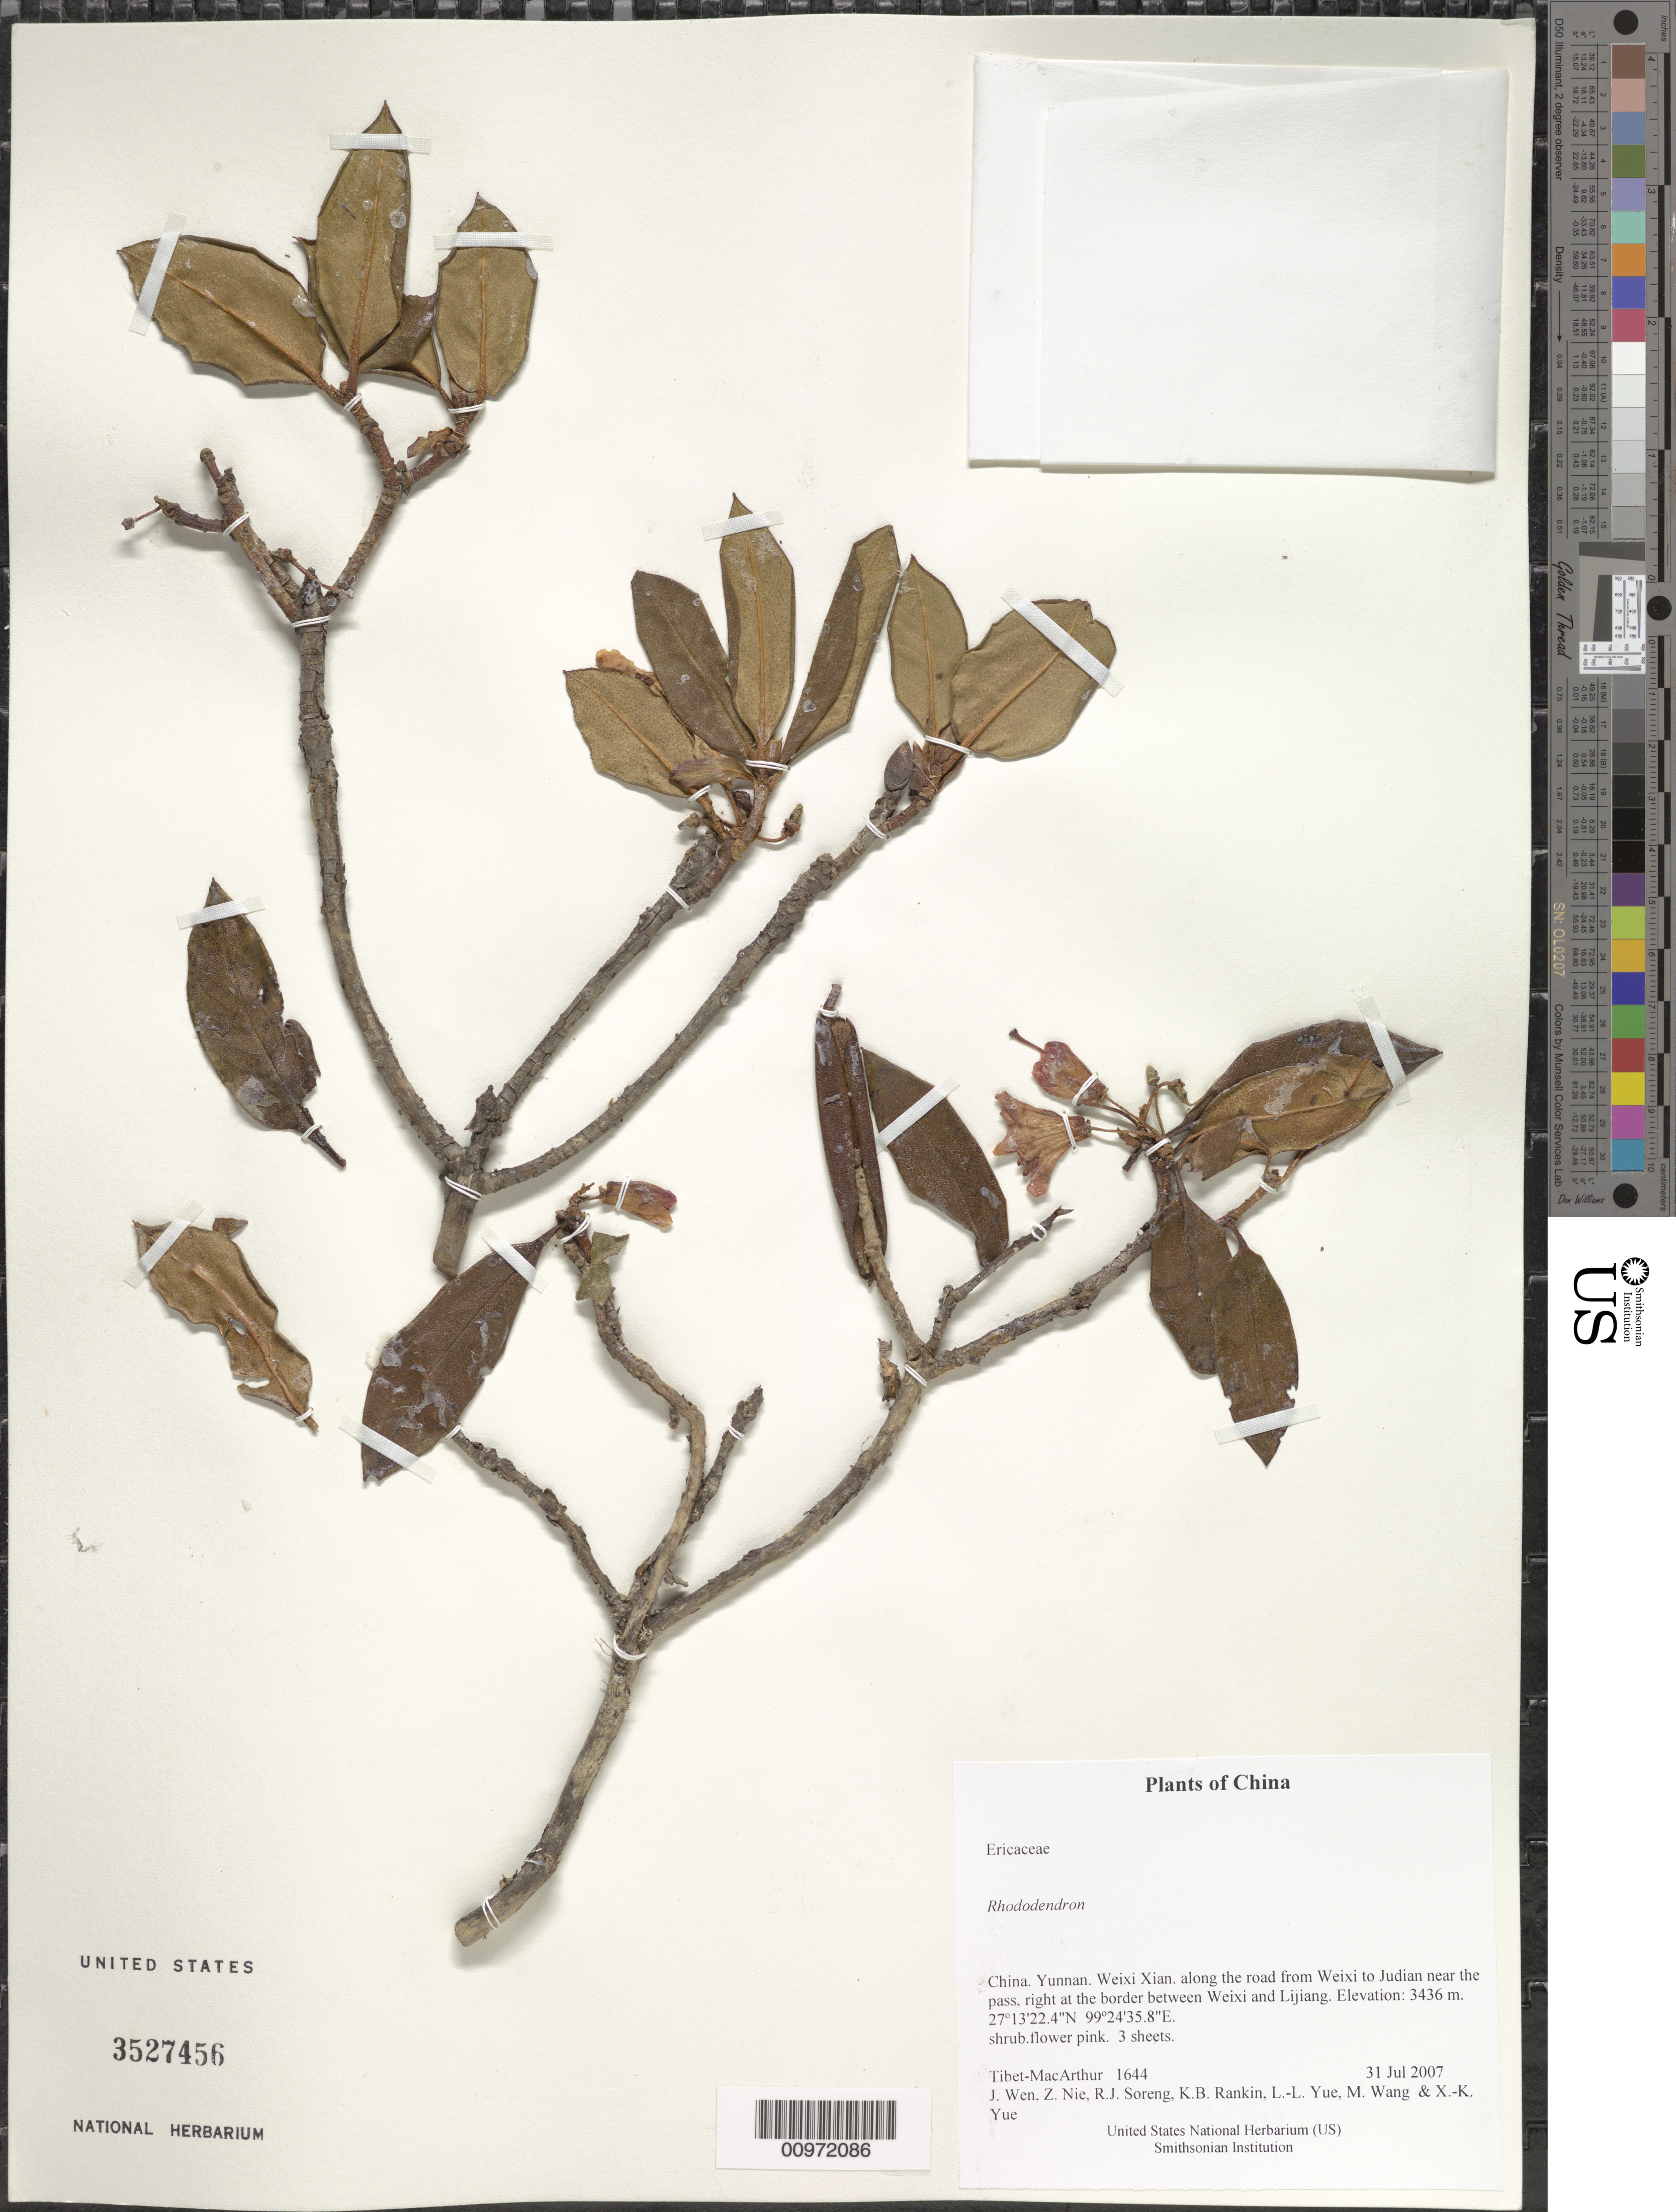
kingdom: Plantae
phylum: Tracheophyta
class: Magnoliopsida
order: Ericales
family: Ericaceae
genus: Rhododendron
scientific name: Rhododendron sp.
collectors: Tibet-MacArthur, J. Wen, Z. Nie, R. J. Soreng, K. Rankin, L. Yue, M. Wang & X. Yue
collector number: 1644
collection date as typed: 31 Jul 2007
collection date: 2007-07-31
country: China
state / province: Yunnan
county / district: Weixi Xian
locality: along the road from Weixi to Judian near the pass, right at the border between Weixi and Lijiang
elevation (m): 3436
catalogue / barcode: US 3527456